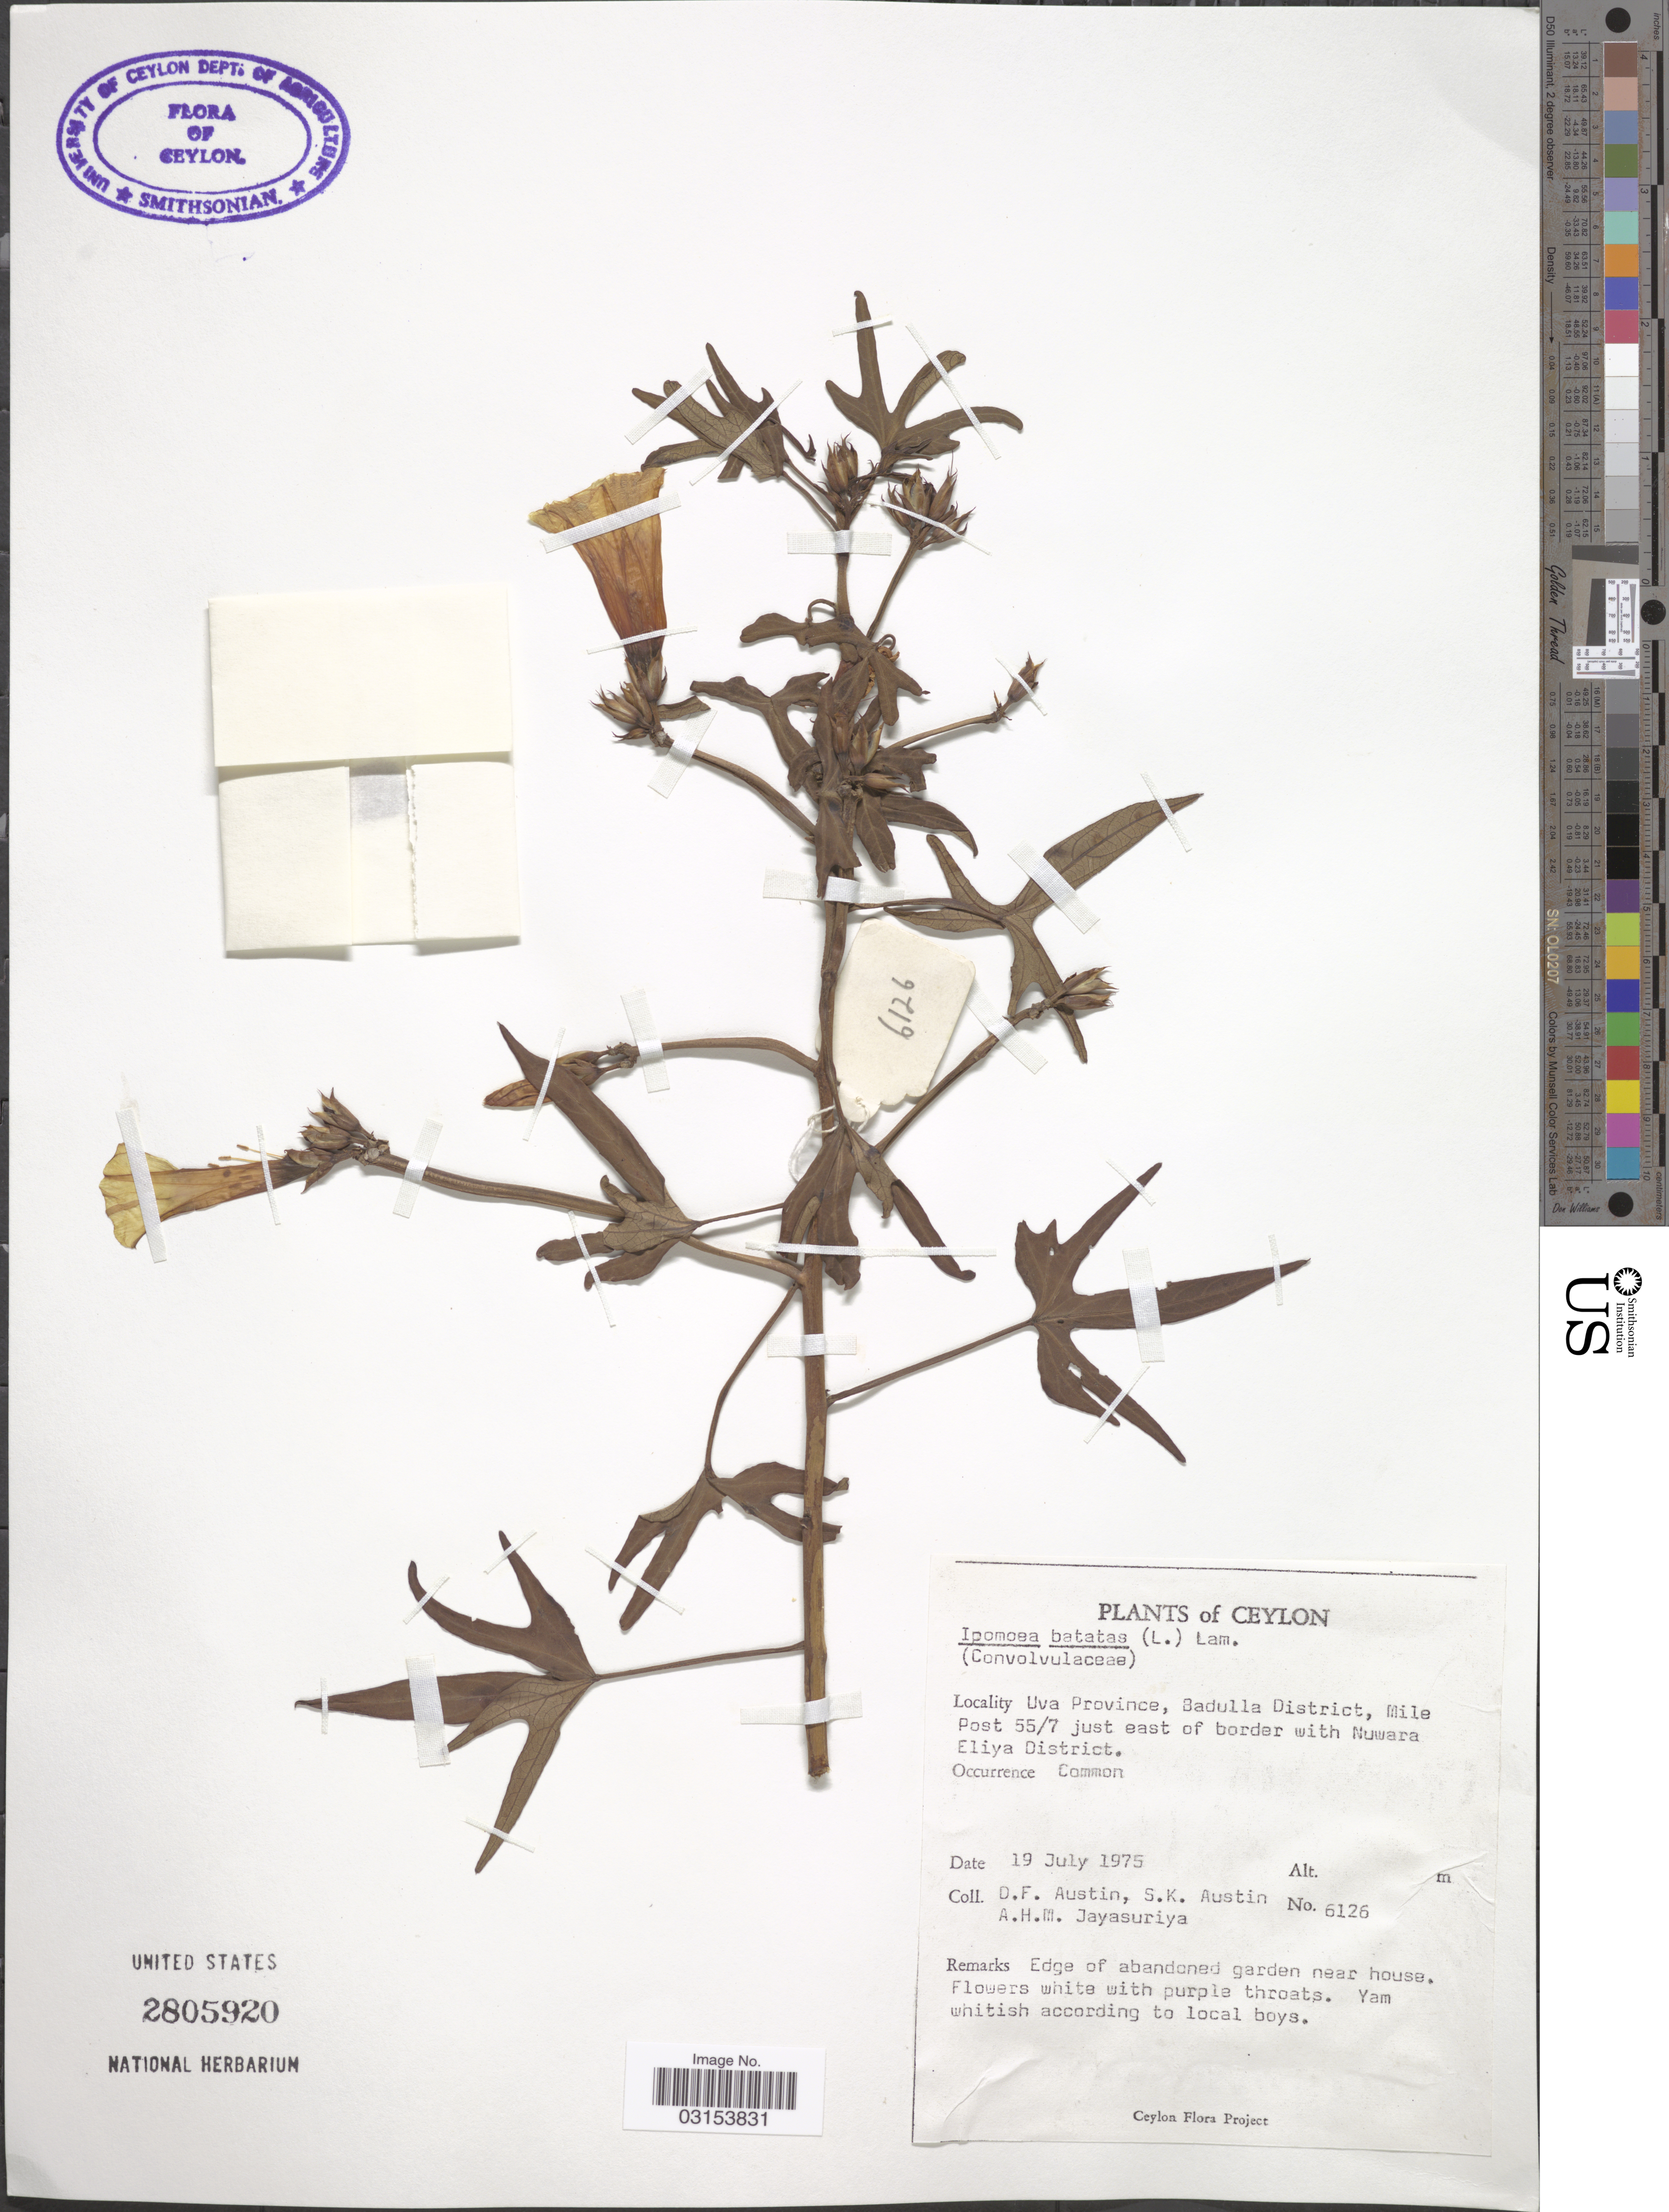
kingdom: Plantae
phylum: Tracheophyta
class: Magnoliopsida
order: Solanales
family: Convolvulaceae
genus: Ipomoea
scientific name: Ipomoea batatas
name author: (L.) Lam.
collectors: D. Austin, S. Austin & A. H. Jayasuriya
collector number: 6126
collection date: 1975-07-19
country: Sri Lanka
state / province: Uva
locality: Ceylon. Badulla District, Mile Post 55/7 just east of border with Nuwara Eliya District. Edge of abandoned garden near house.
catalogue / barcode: US 2805920